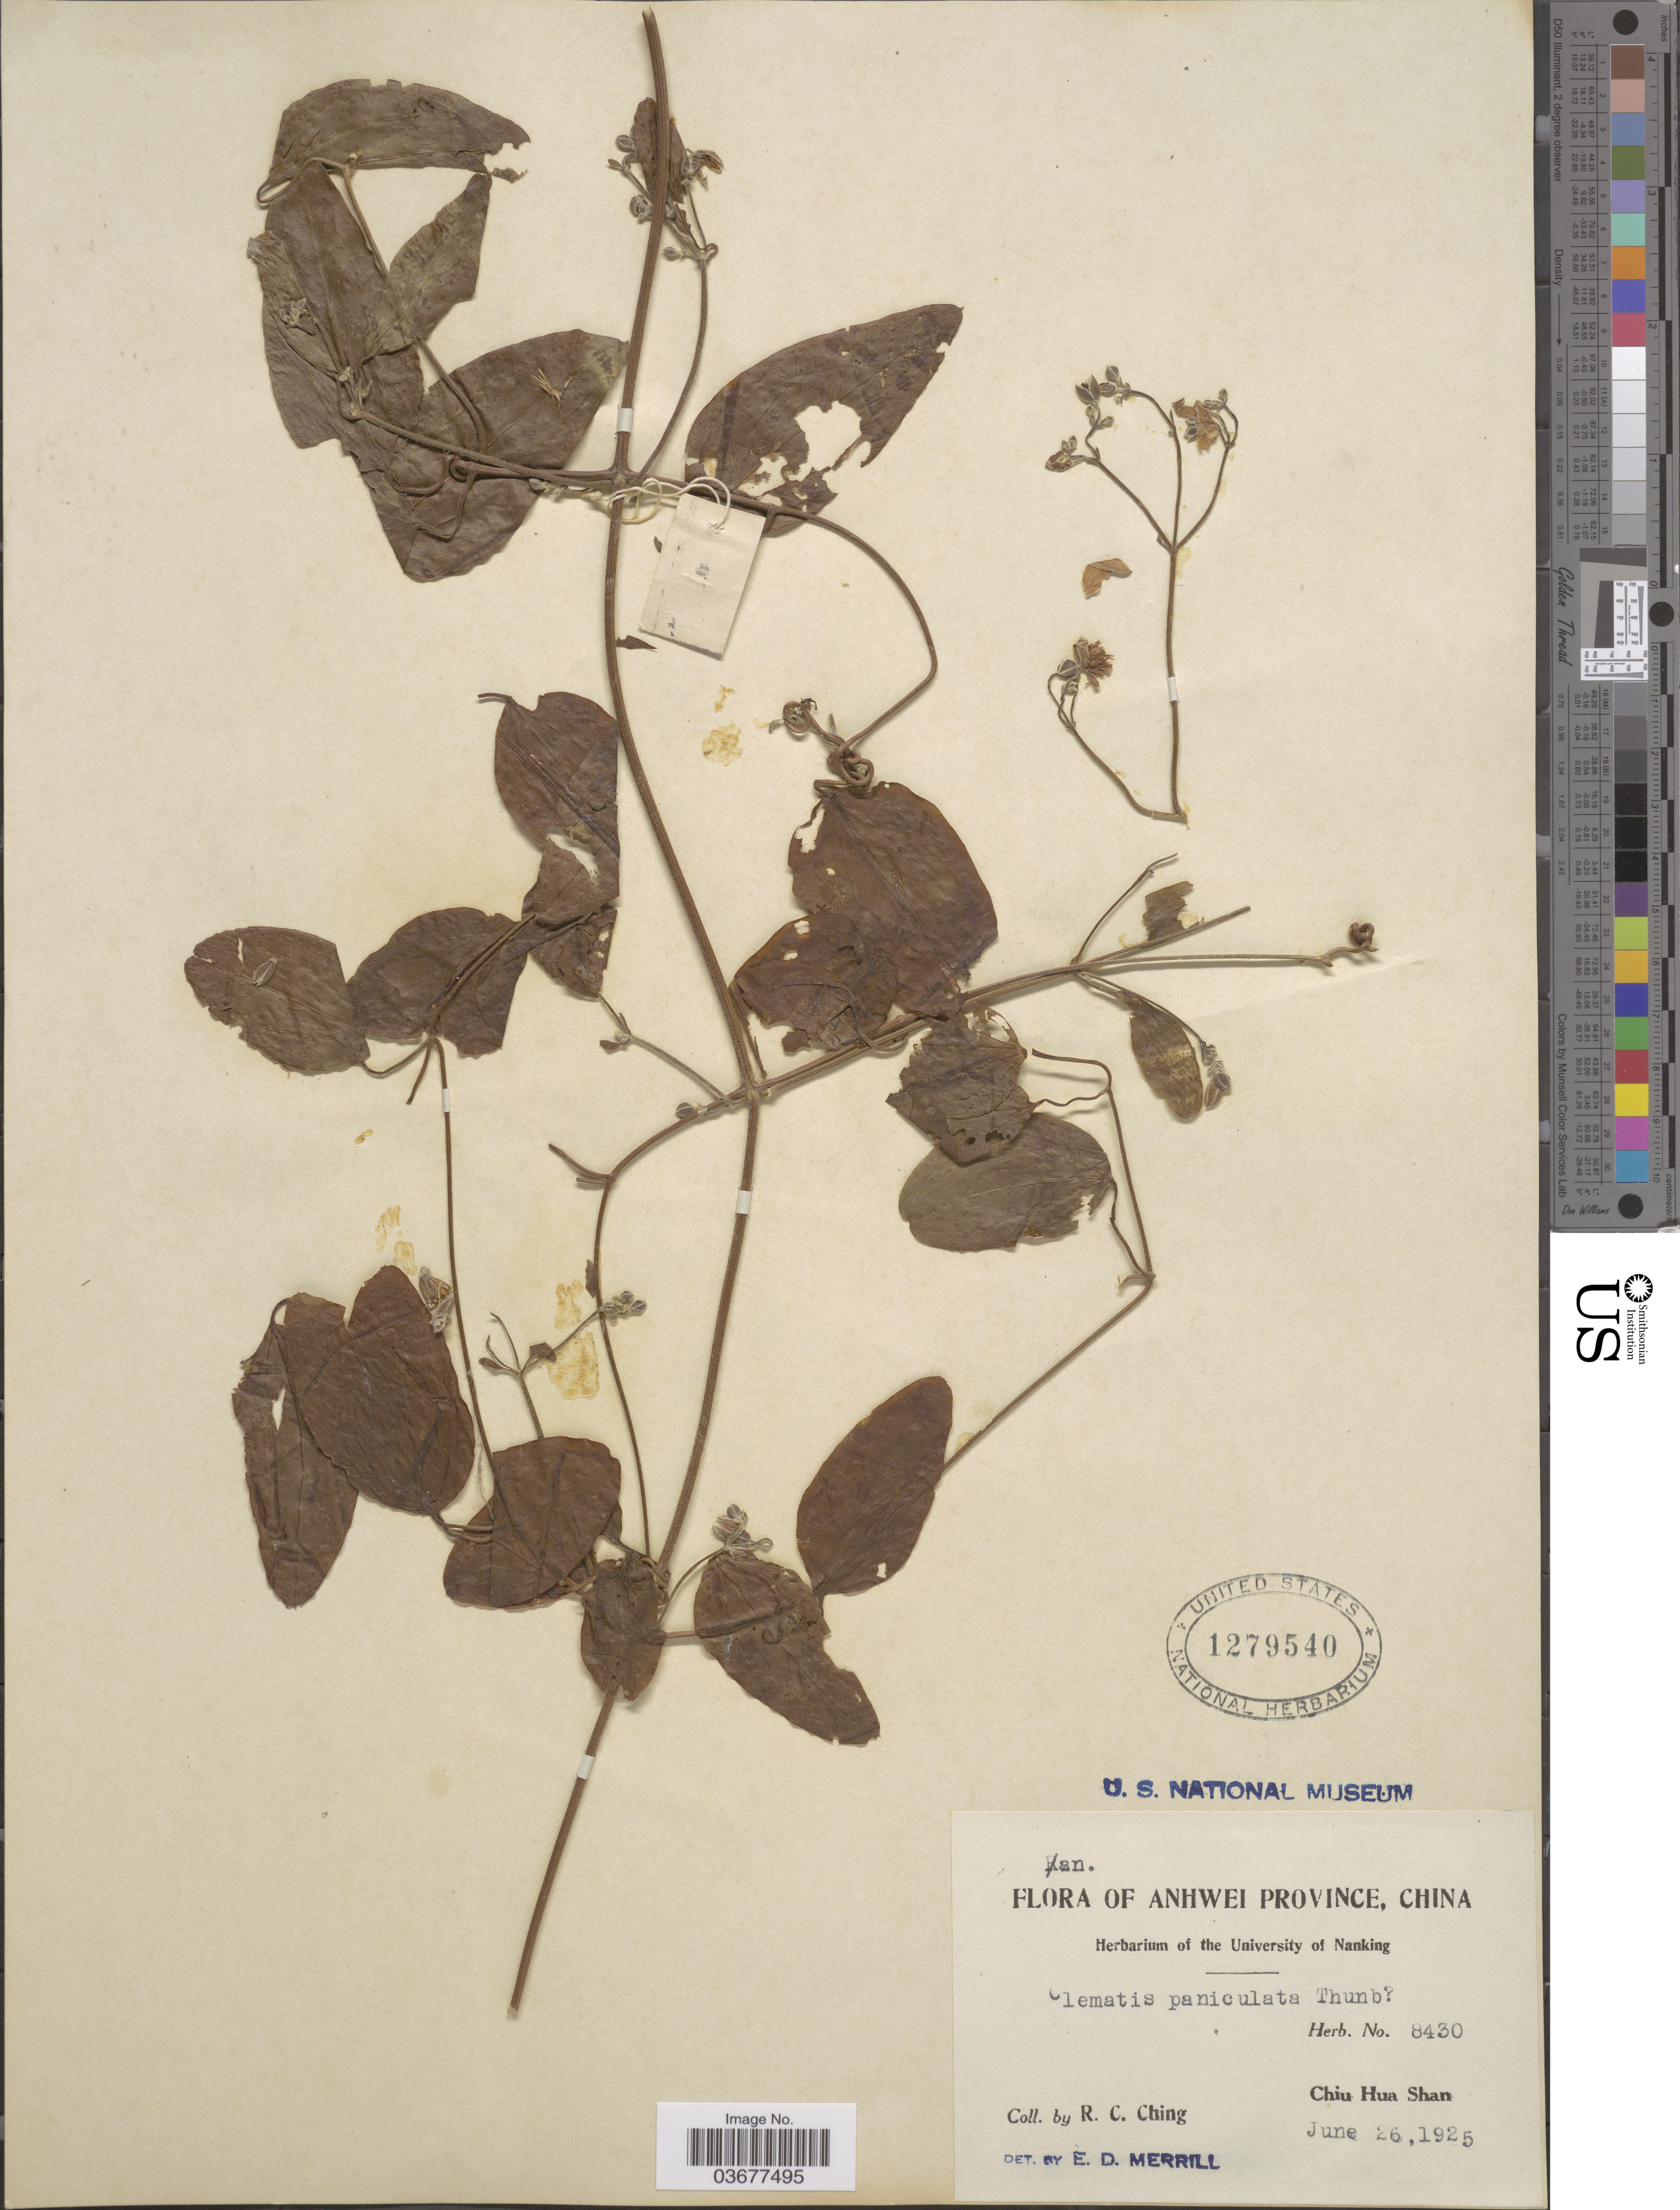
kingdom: Plantae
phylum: Tracheophyta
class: Magnoliopsida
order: Ranunculales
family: Ranunculaceae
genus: Clematis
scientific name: Clematis paniculata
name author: J.F. Gmel.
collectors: R. C. Ching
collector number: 8430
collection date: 1925-06-26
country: China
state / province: Anhui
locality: Anhwei Province. Chiu Hua Shan.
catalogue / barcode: US 1279540